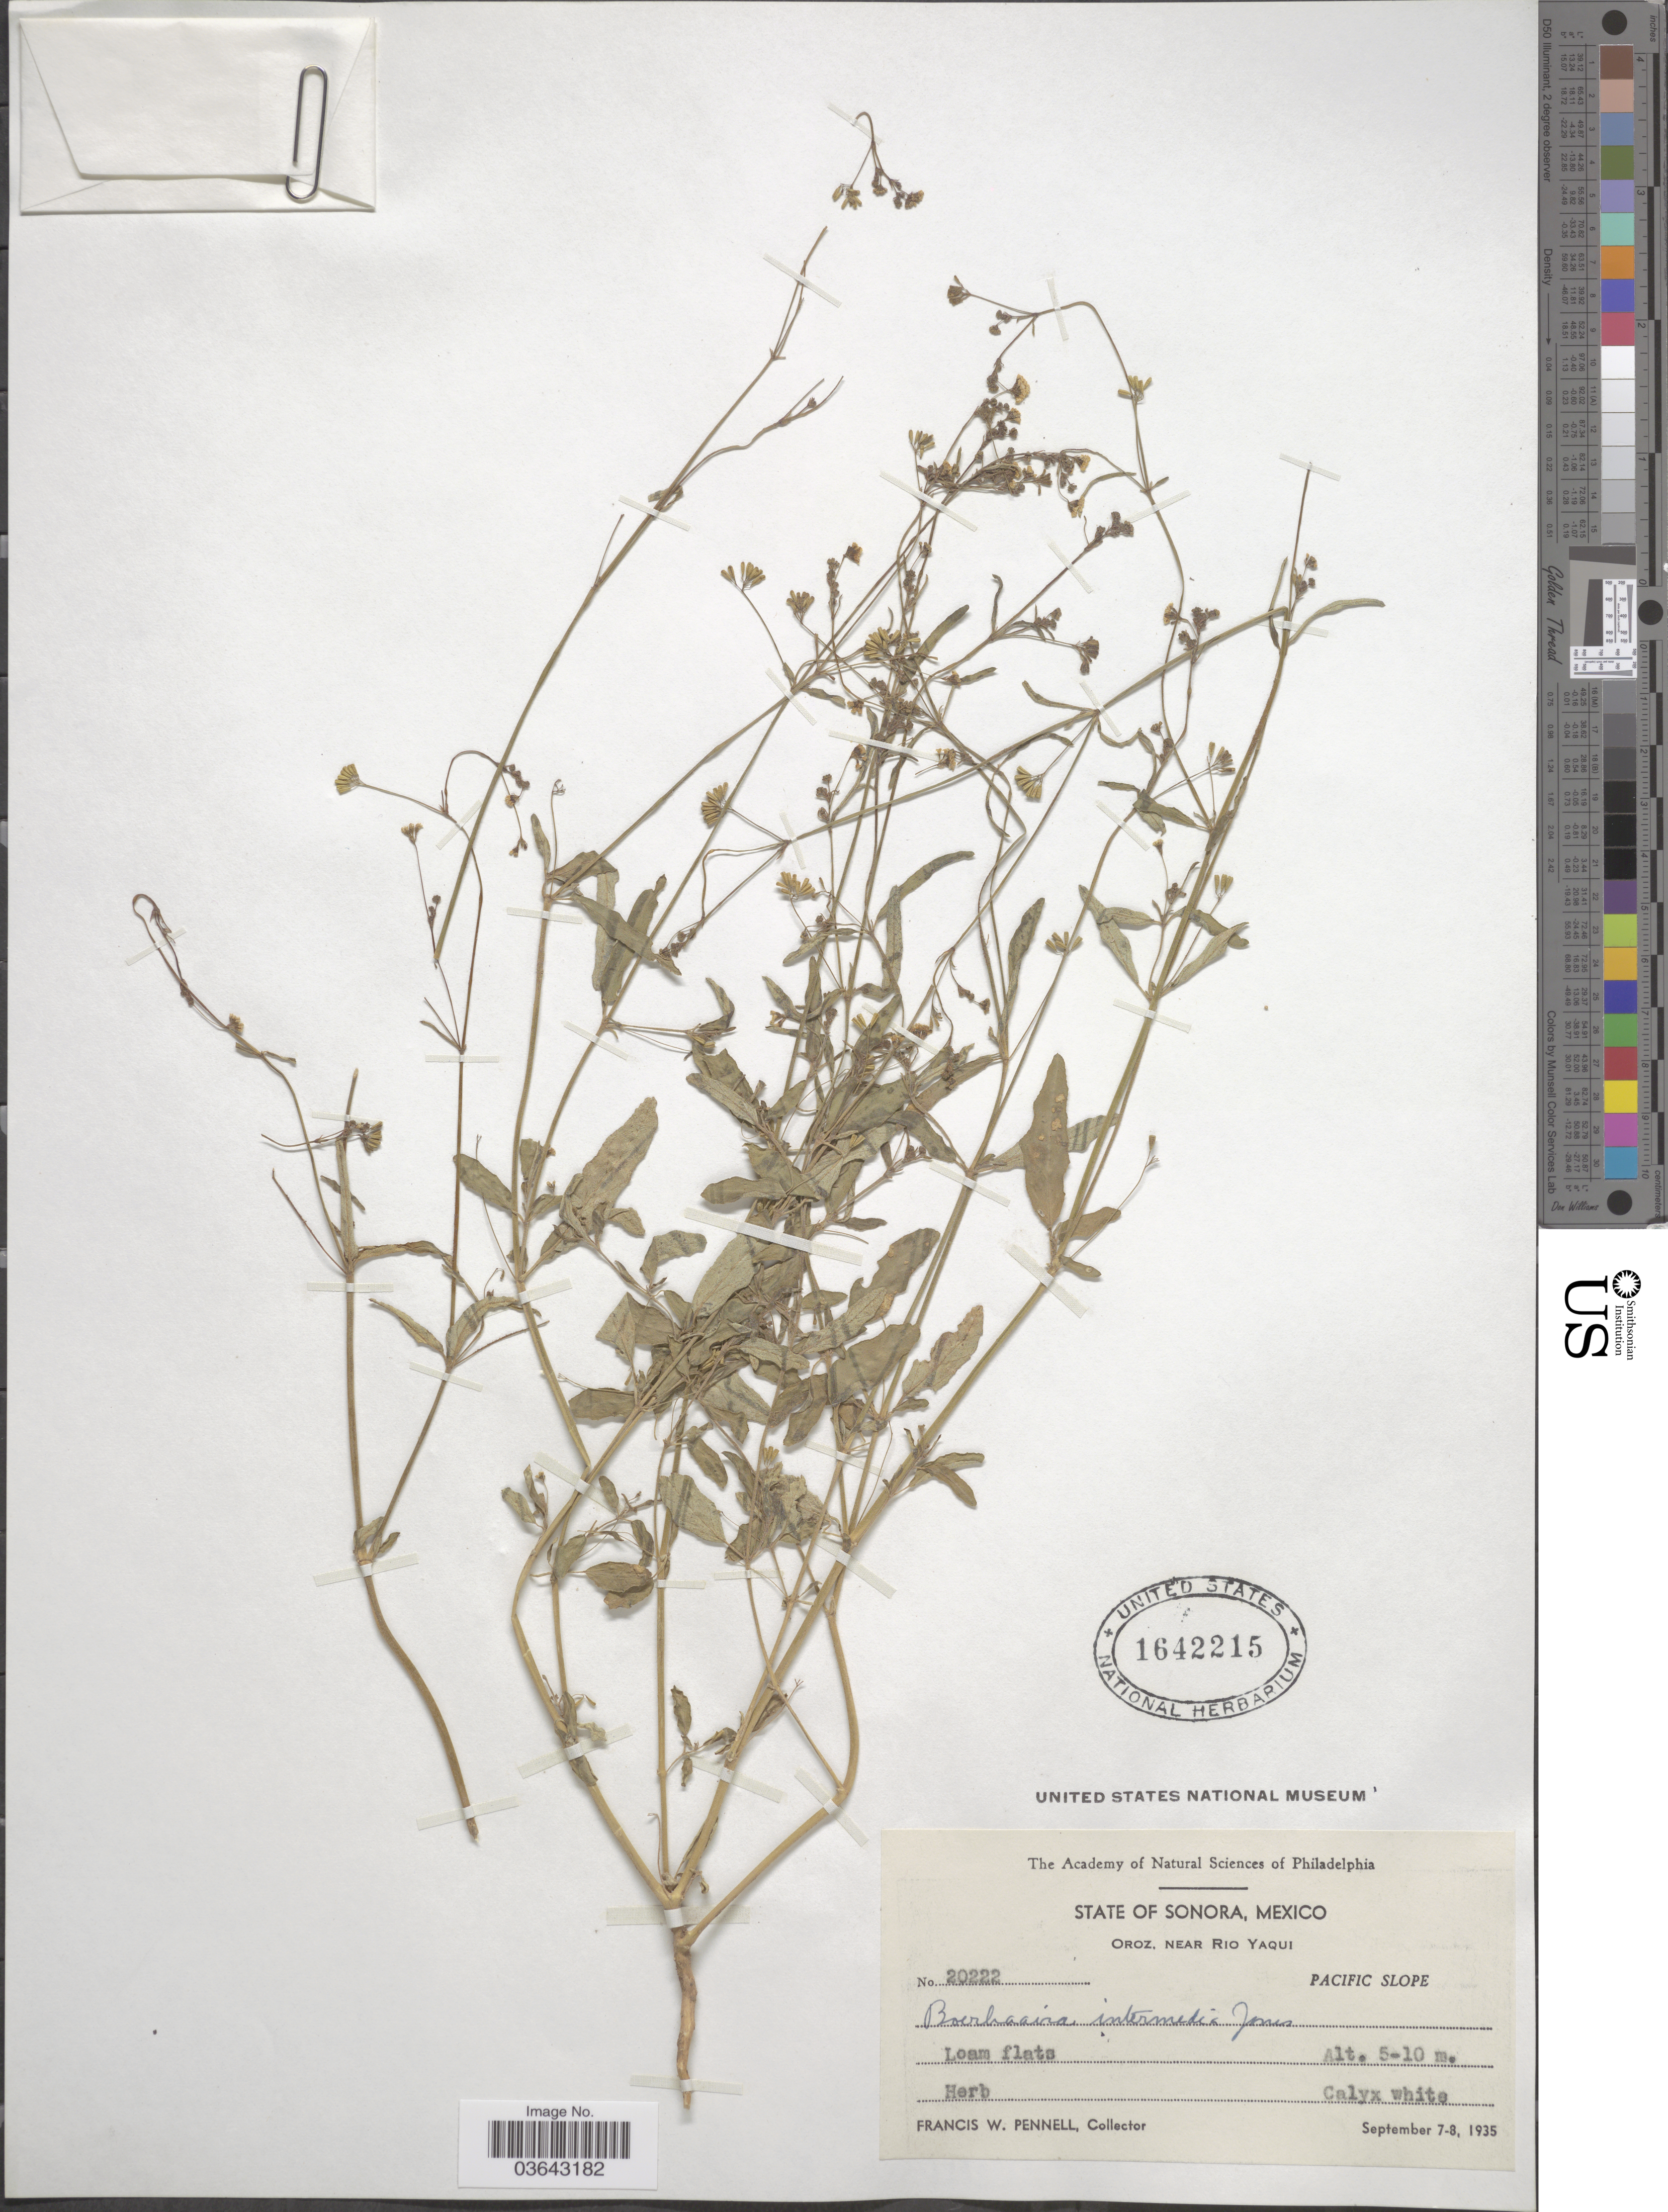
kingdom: Plantae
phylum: Tracheophyta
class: Magnoliopsida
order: Caryophyllales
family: Nyctaginaceae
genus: Boerhavia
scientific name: Boerhavia intermedia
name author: M.E. Jones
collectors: F. W. Pennell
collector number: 20222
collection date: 1935-09-07/1935-09-08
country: Mexico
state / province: Sonora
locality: Oroz, near Rio Yaqui. Pacific Slope.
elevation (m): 5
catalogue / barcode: US 1642215